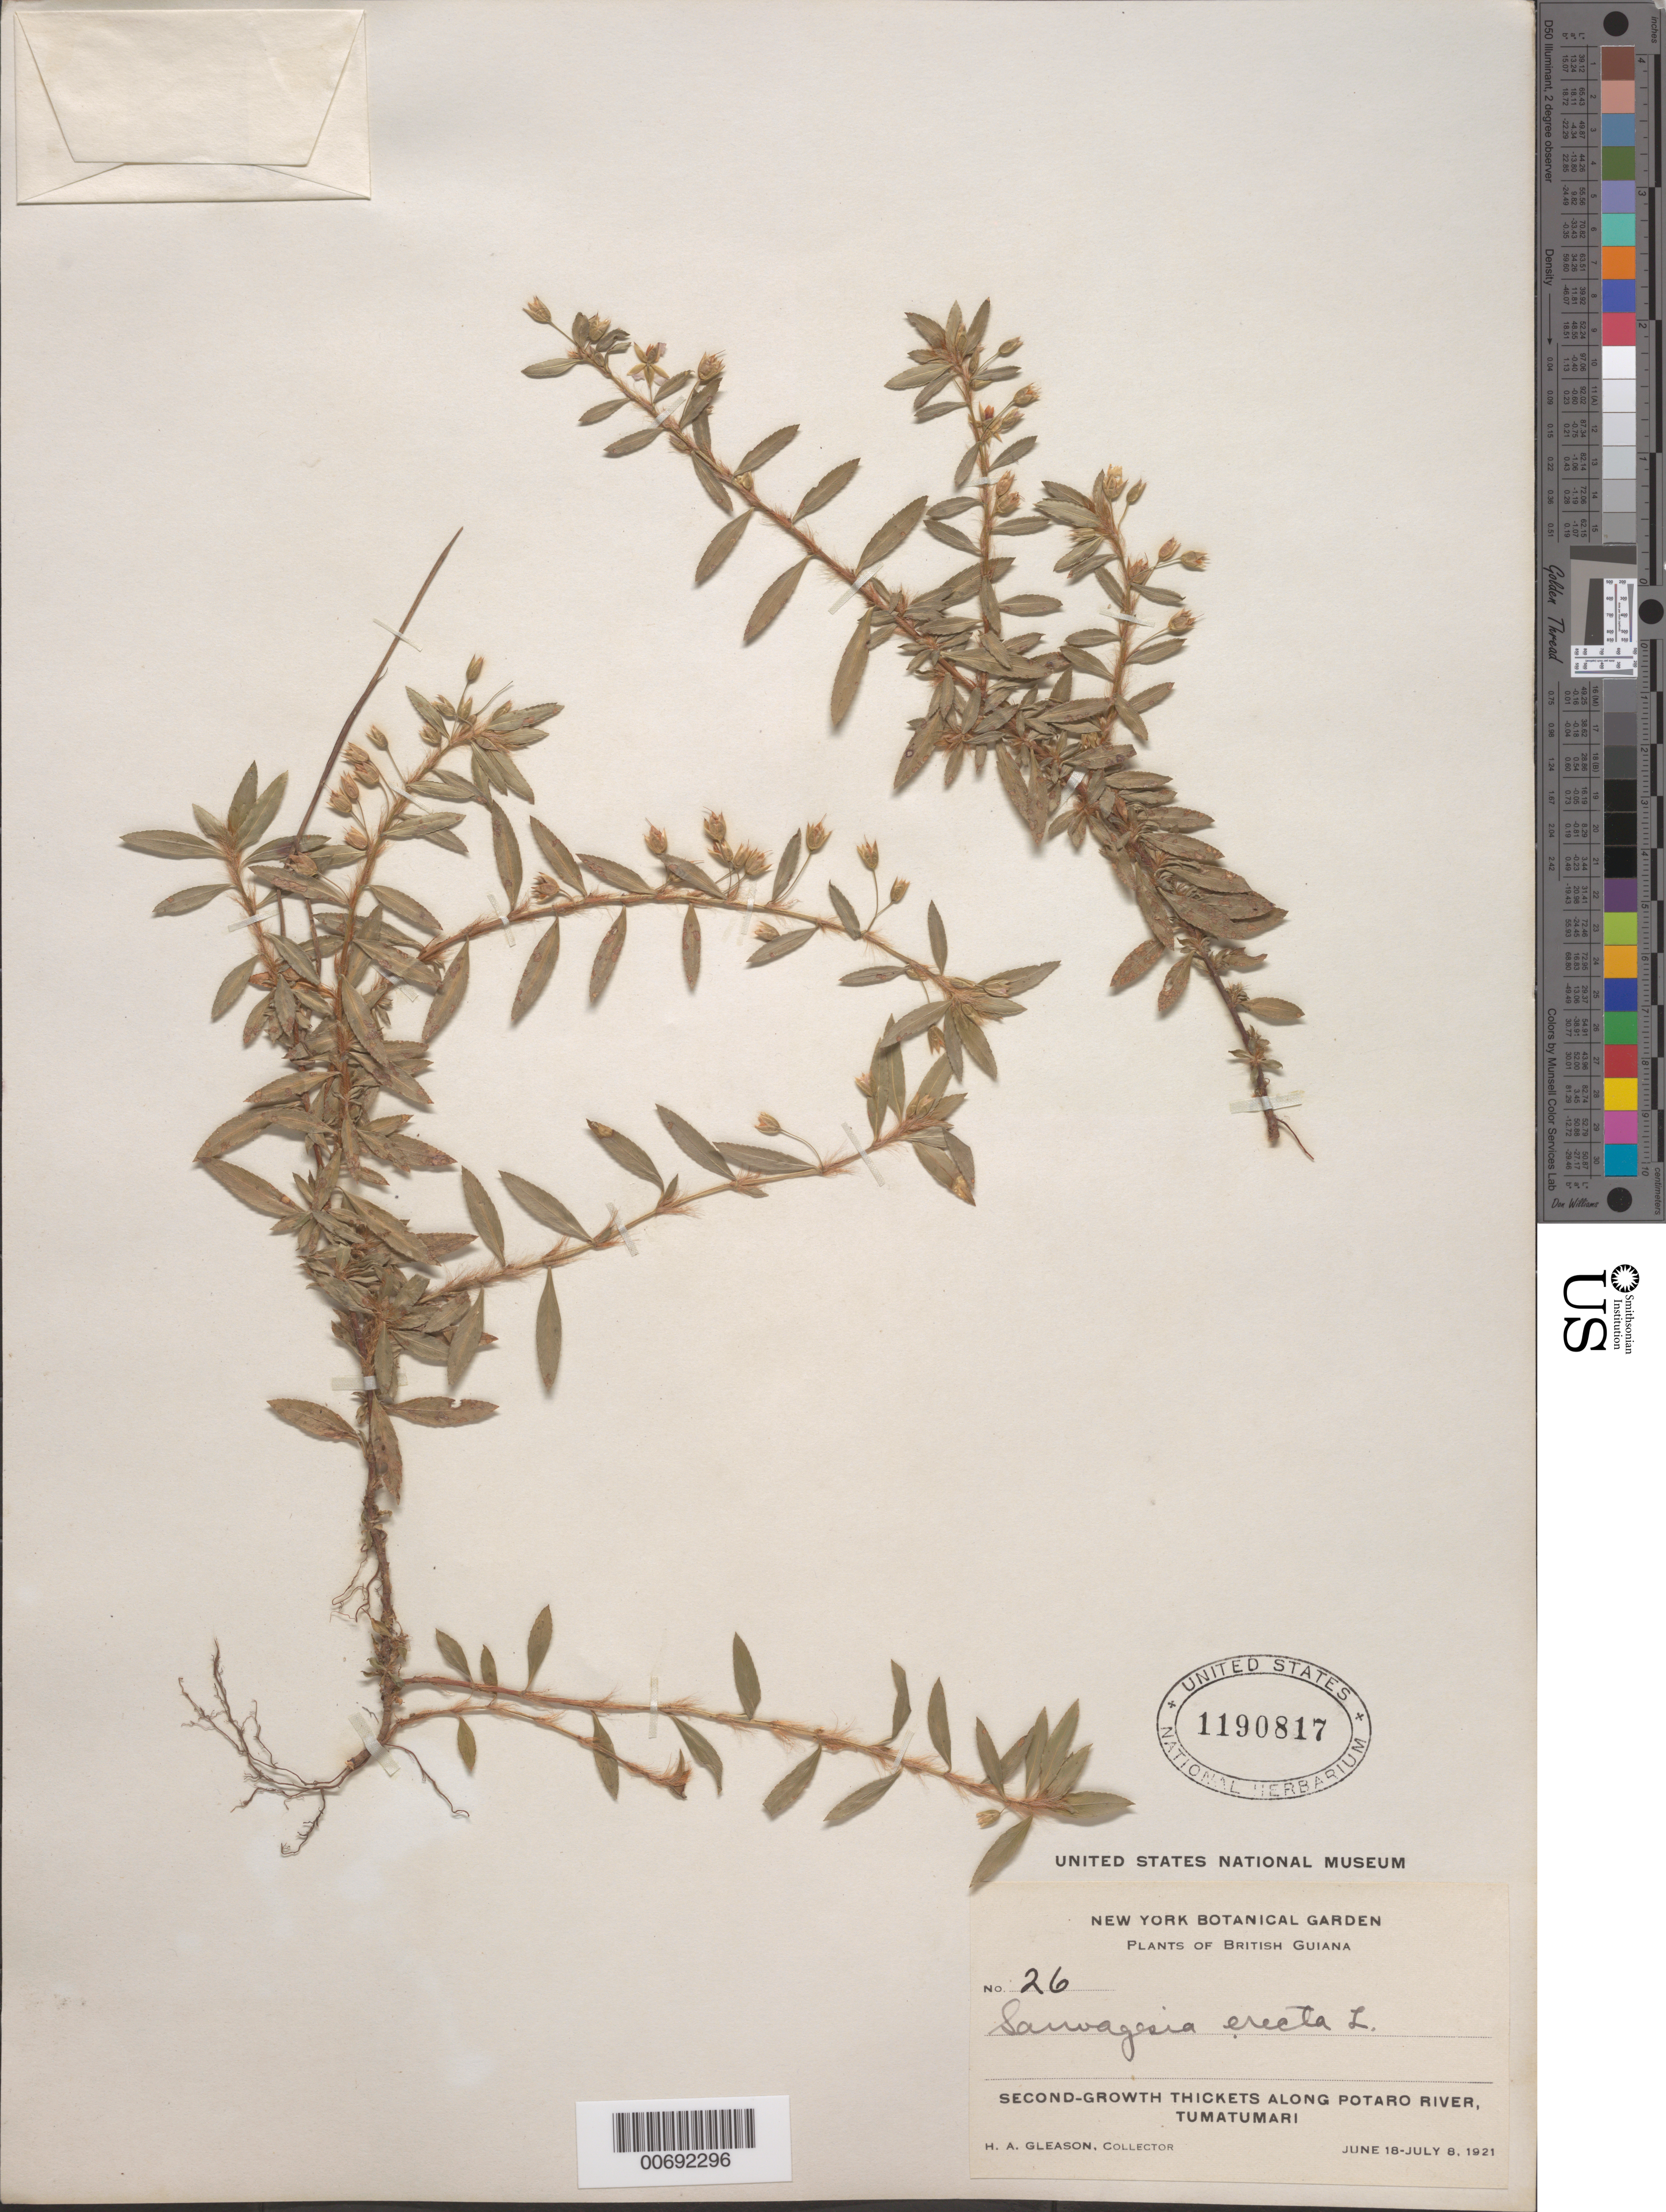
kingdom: Plantae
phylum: Tracheophyta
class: Magnoliopsida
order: Malpighiales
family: Ochnaceae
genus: Sauvagesia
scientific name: Sauvagesia erecta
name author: L.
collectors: H. A. Gleason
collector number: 26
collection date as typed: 18-Jun-21 to 8-Jul-21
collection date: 1921-06-18/1921-07-08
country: Guyana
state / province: Potaro-Siparuni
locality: Tumatumari Village, Potaro R.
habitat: Second growth along river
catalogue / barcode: US 1190817